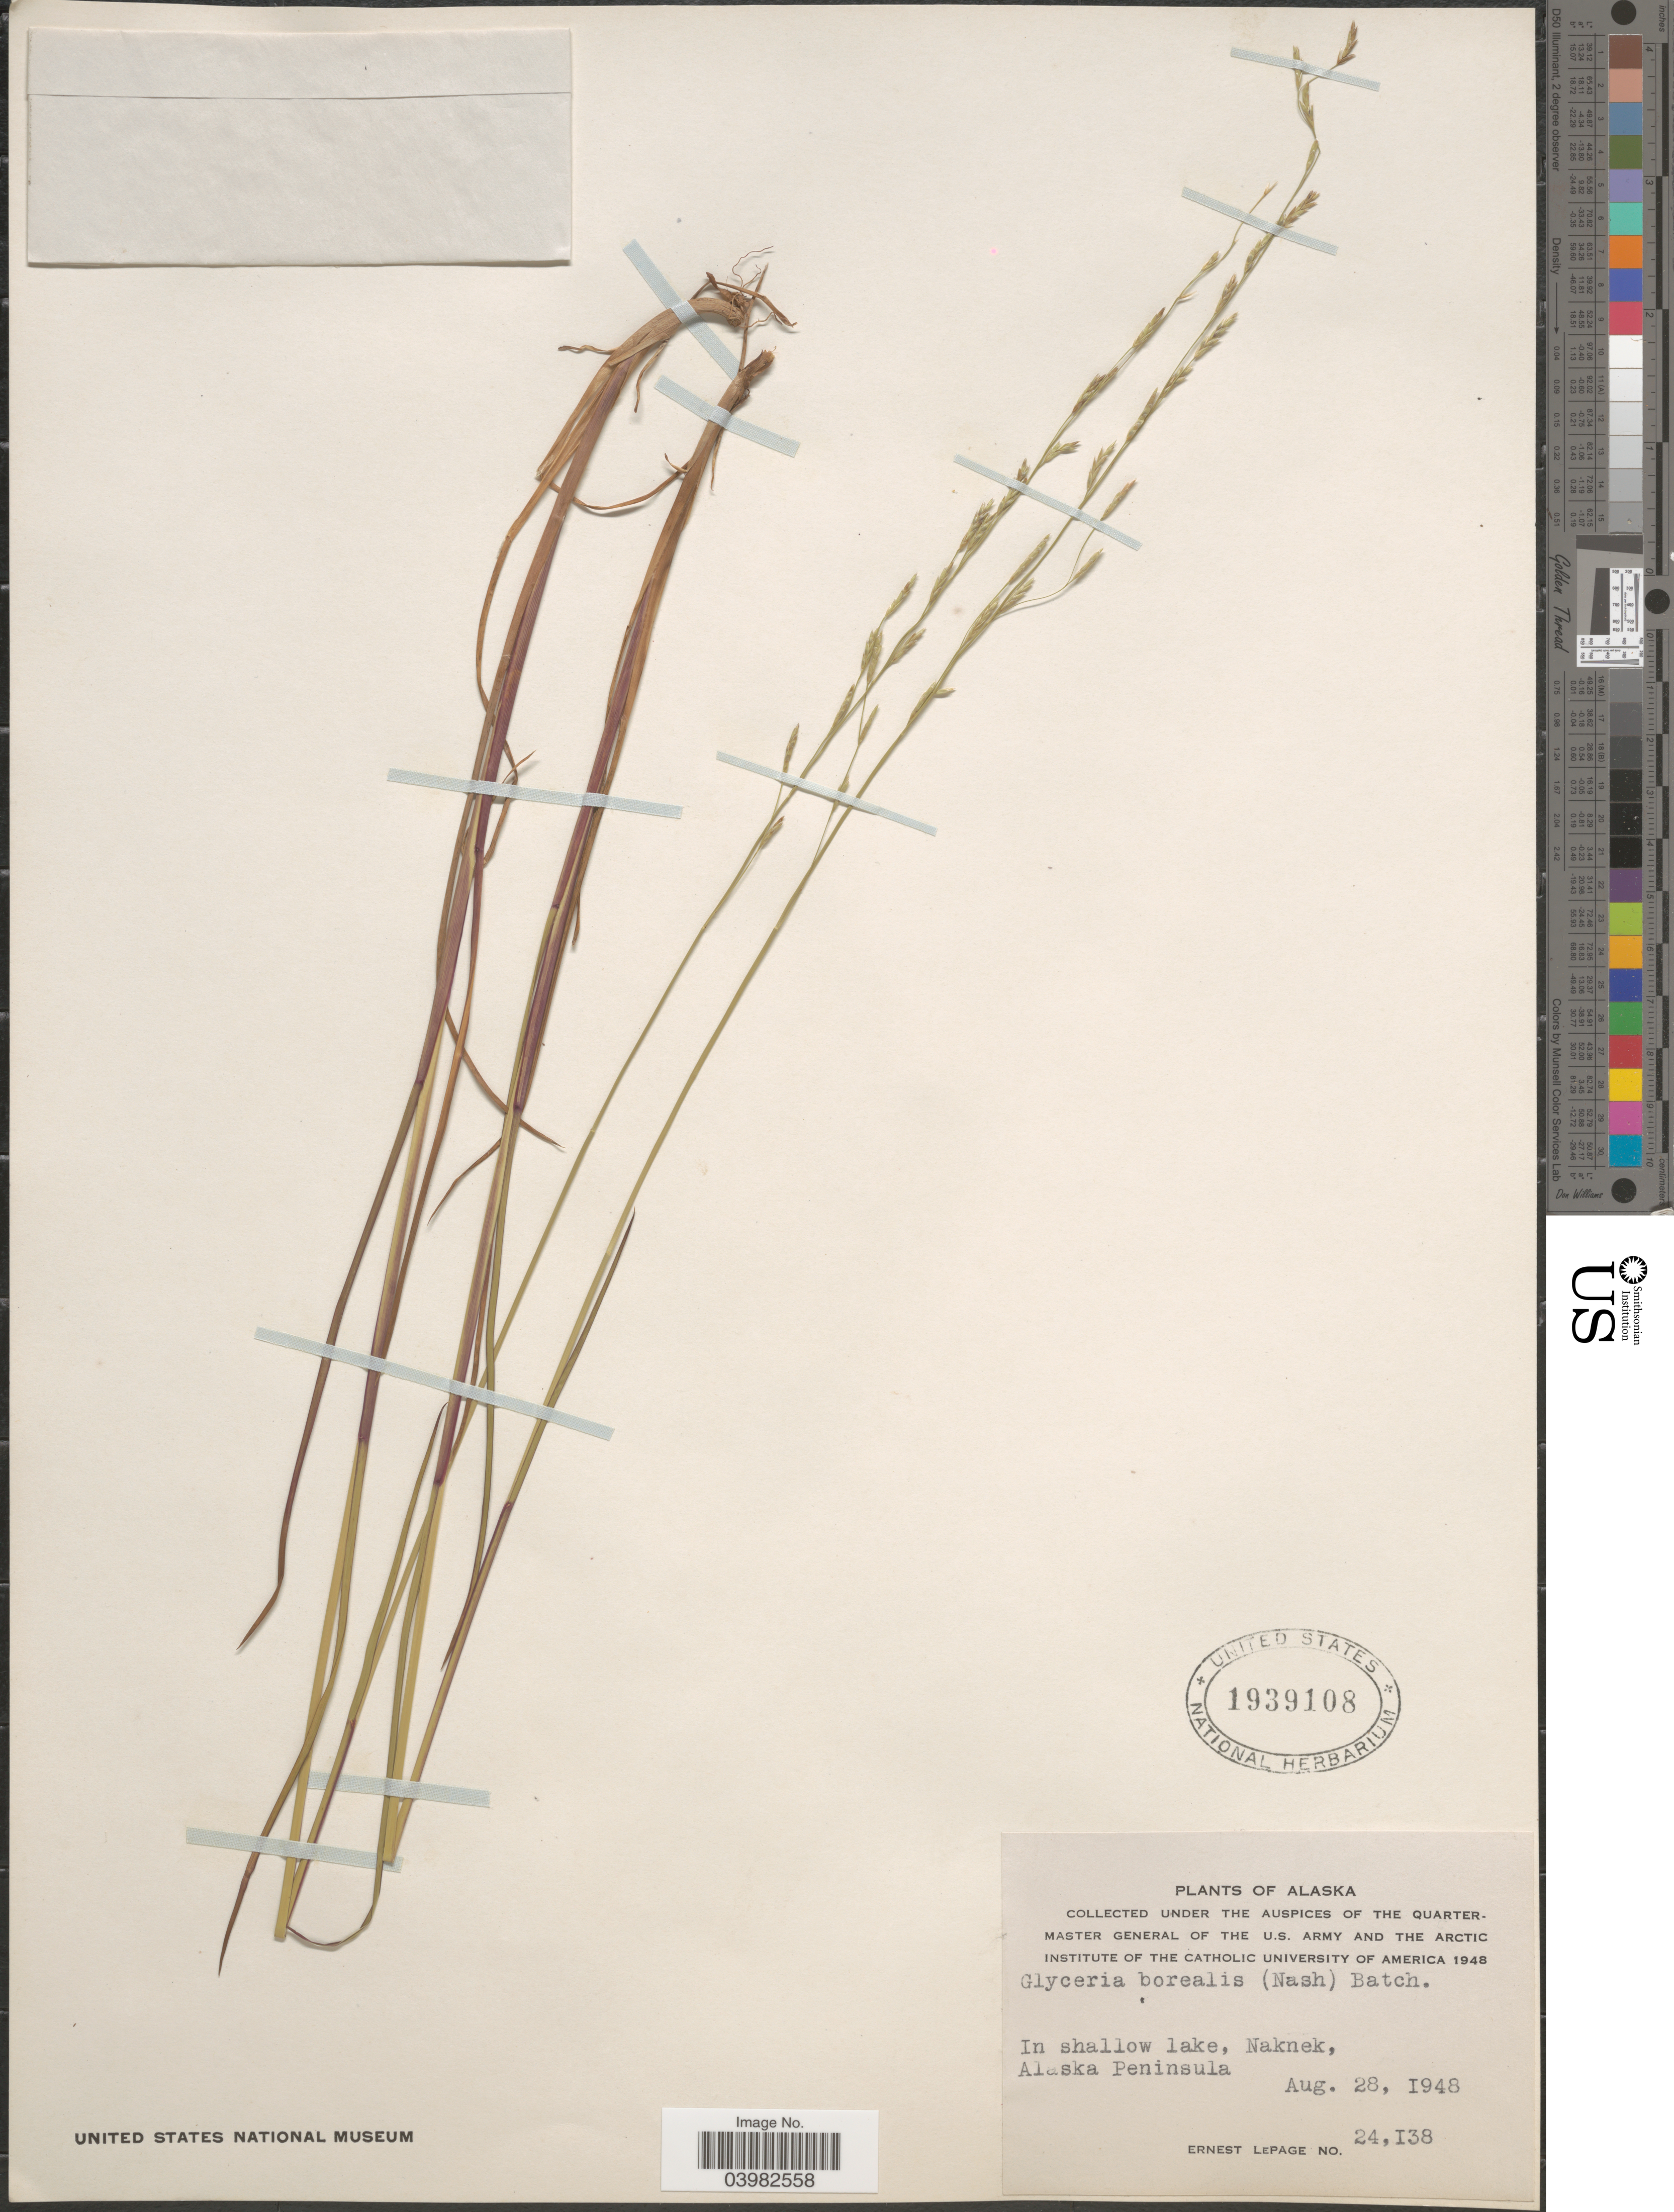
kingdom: Plantae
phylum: Tracheophyta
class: Liliopsida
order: Poales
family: Poaceae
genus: Glyceria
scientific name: Glyceria borealis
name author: (Nash) Batchelder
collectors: E. Lepage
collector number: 24138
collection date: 1948-08-28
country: United States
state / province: Alaska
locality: In shallow lake, Naknek, Alaska Peninsula.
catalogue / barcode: US 1939108